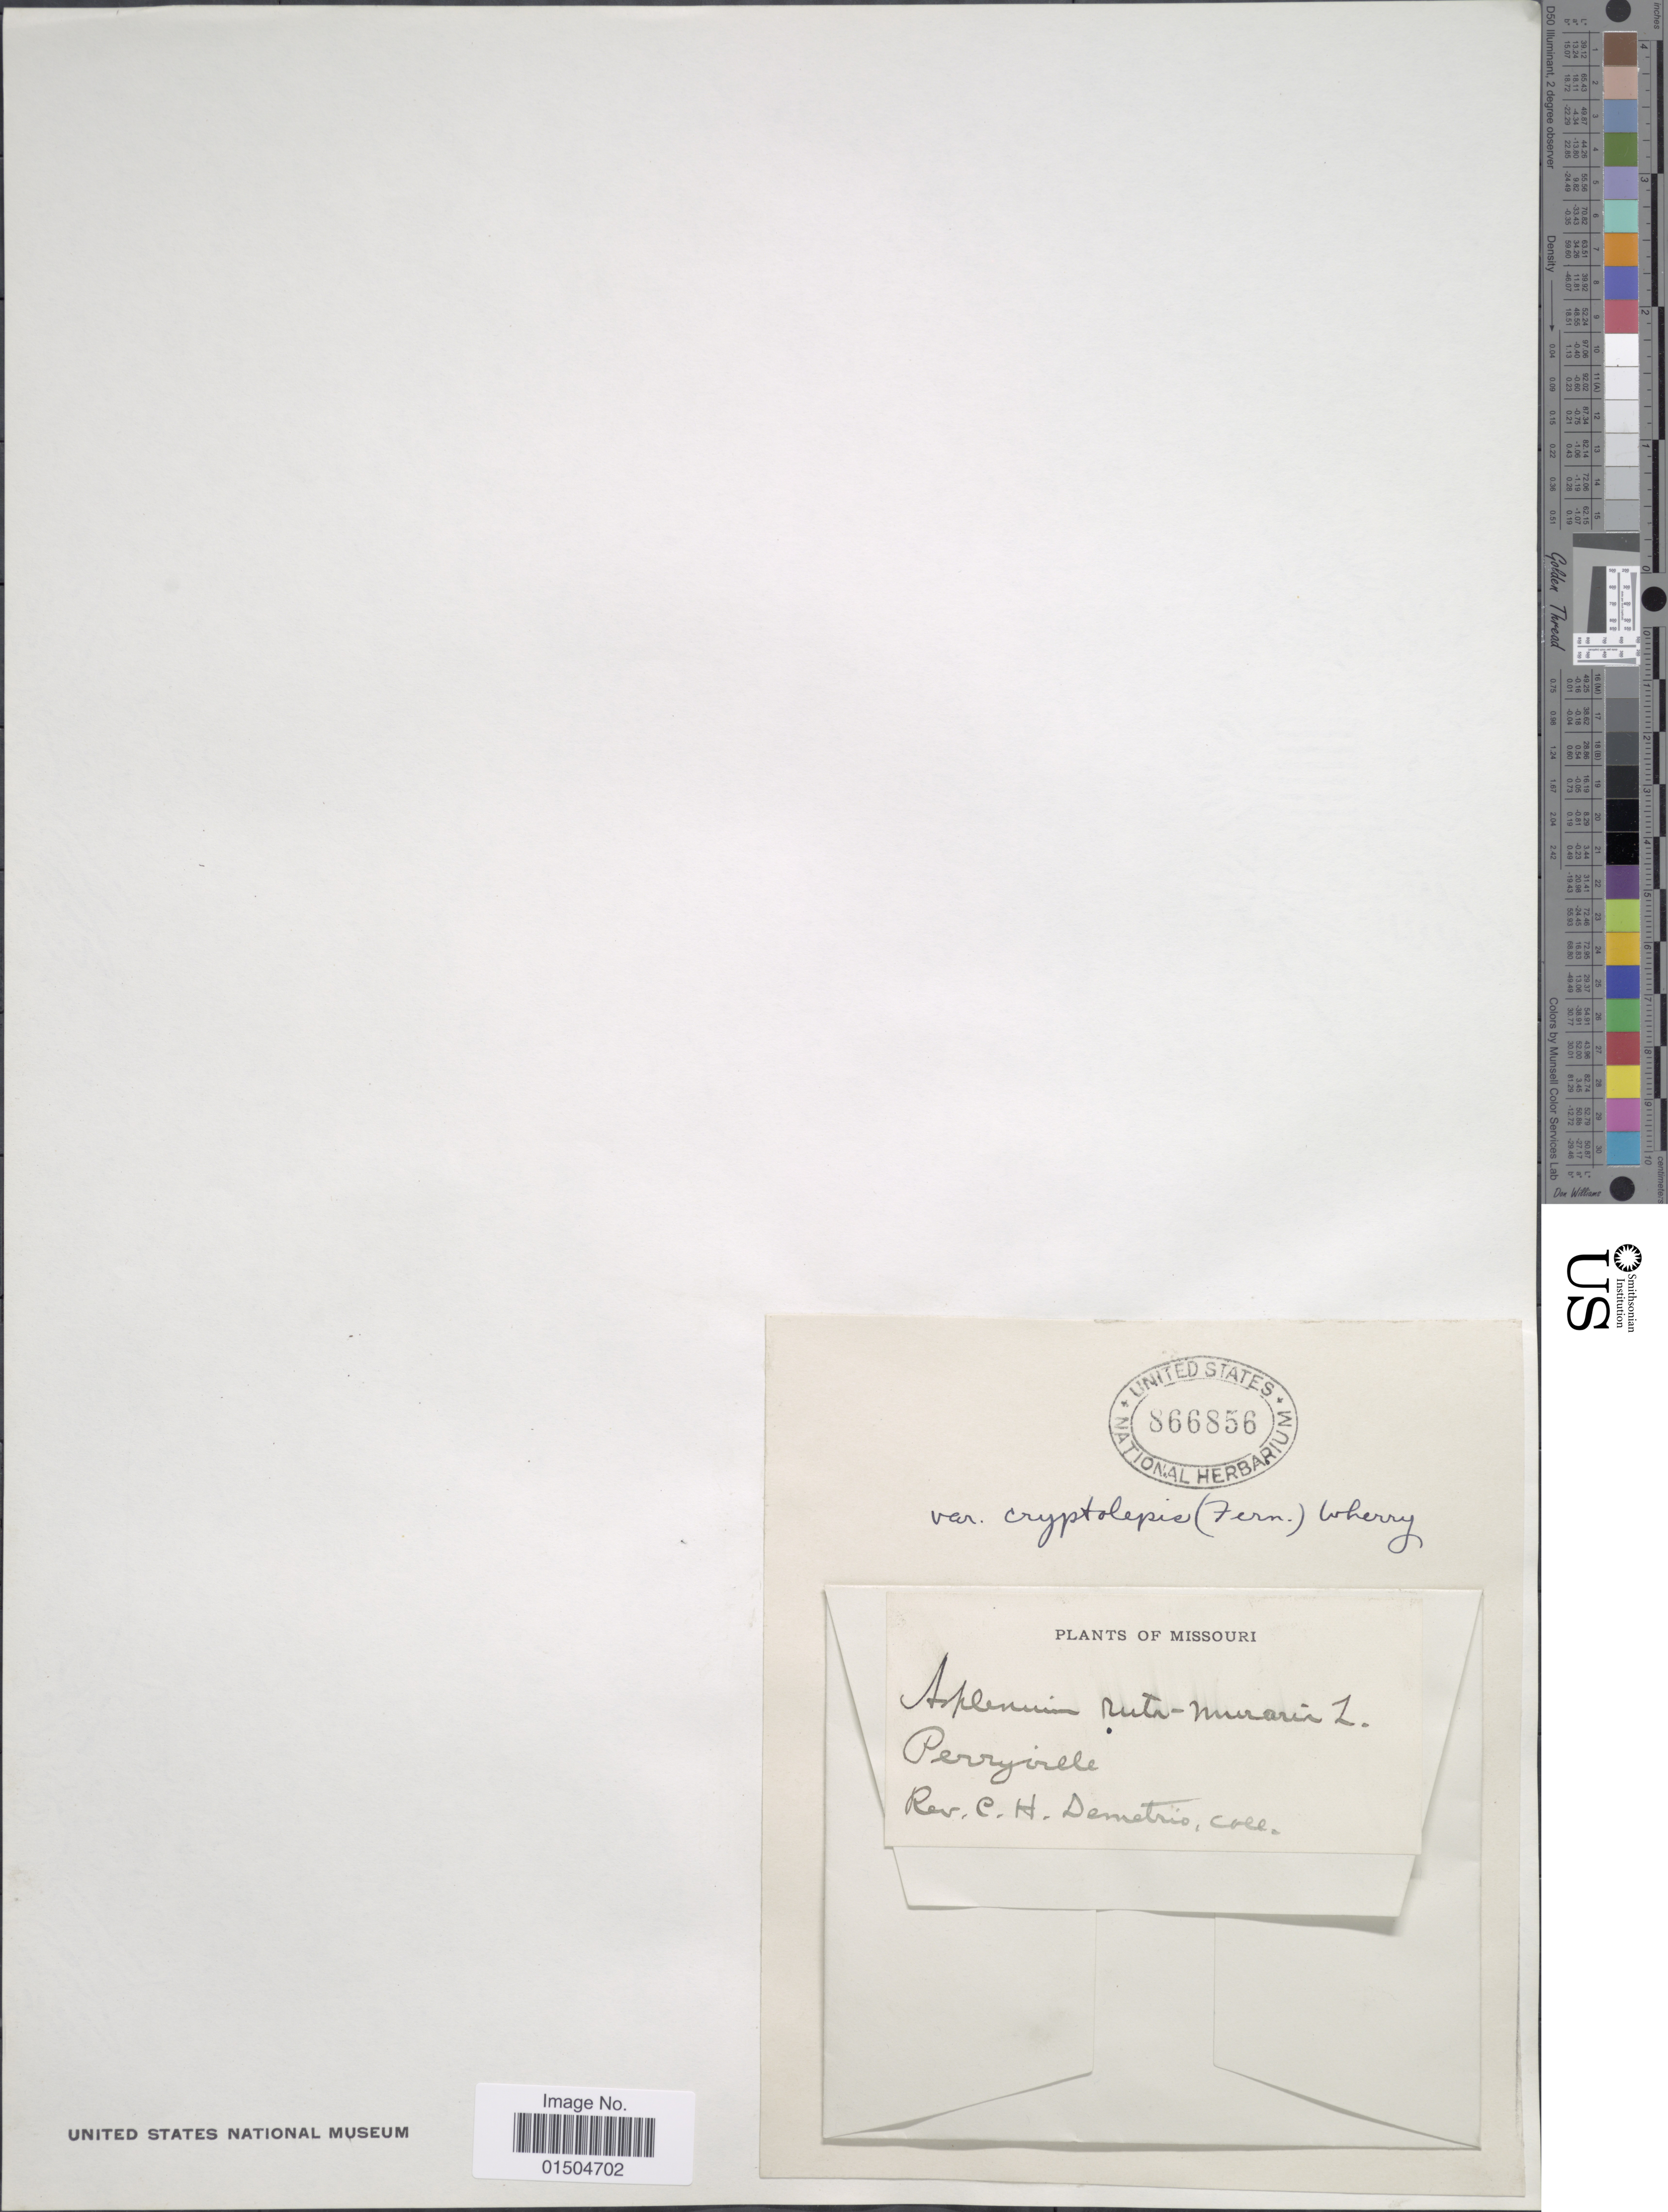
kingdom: Plantae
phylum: Tracheophyta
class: Polypodiopsida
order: Polypodiales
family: Aspleniaceae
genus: Asplenium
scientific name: Asplenium ruta-muraria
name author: L.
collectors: C. Demetrio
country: United States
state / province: Missouri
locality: Perryville.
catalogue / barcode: US 866856